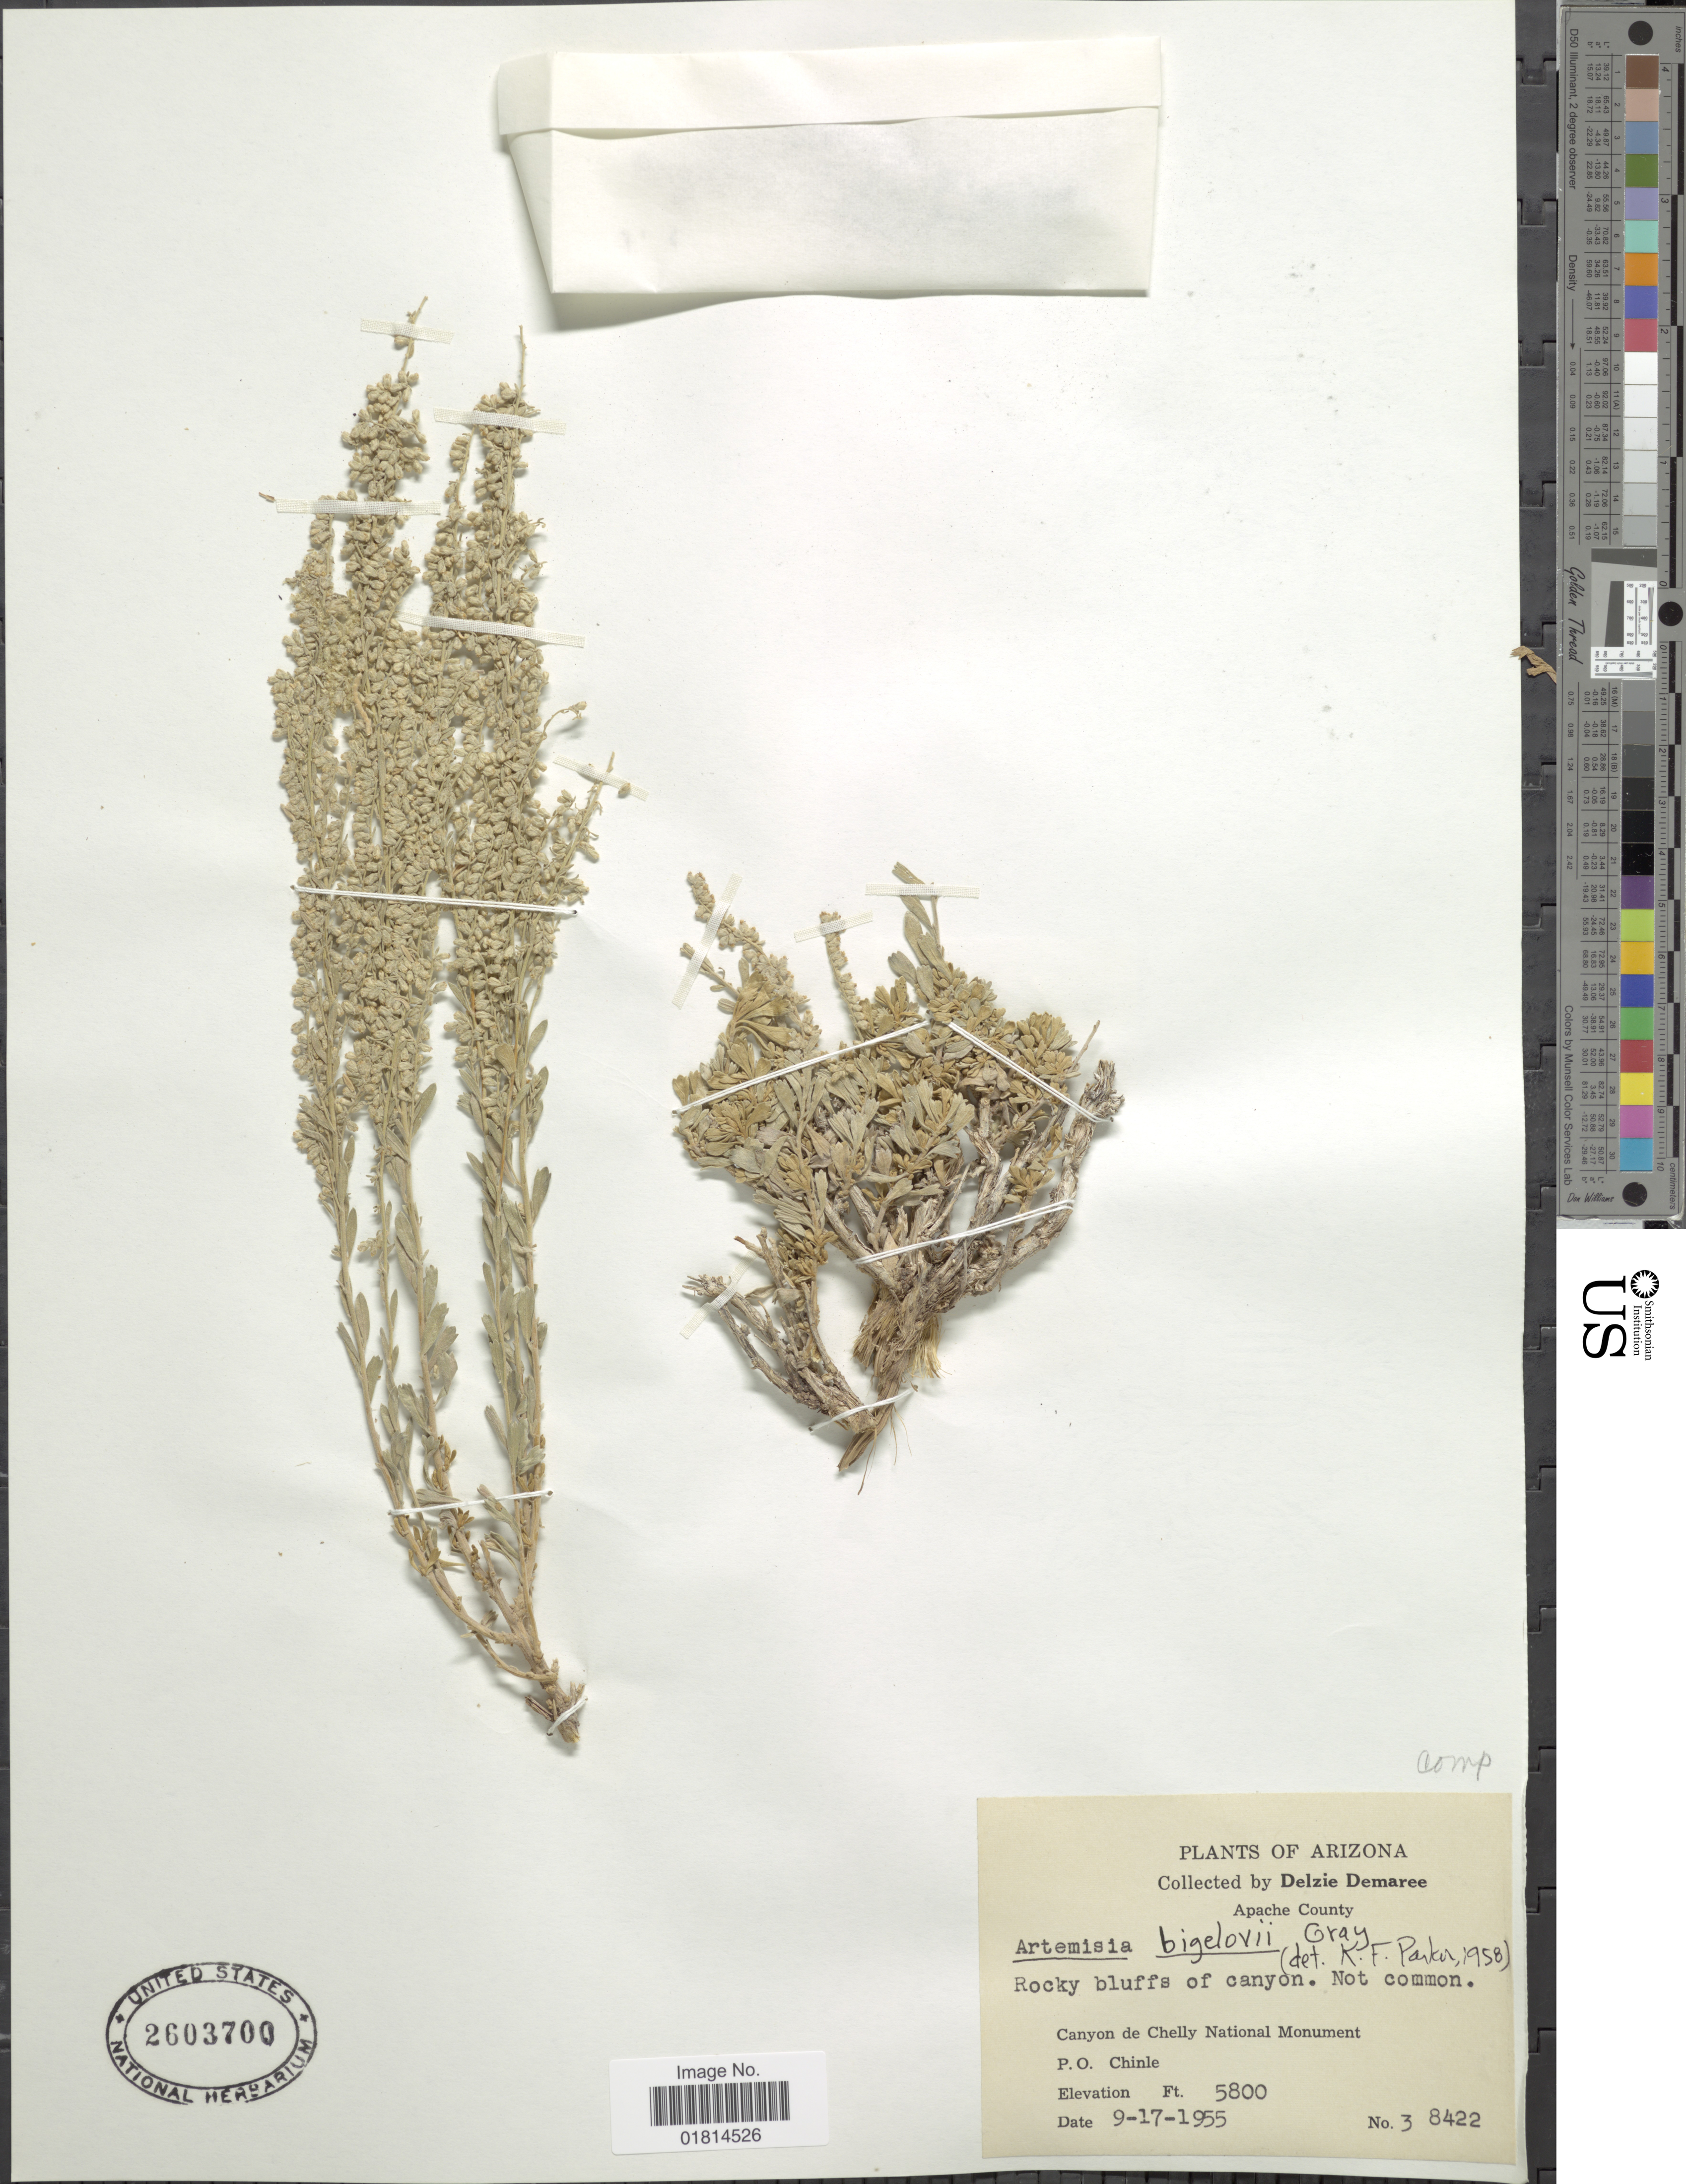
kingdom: Plantae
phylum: Tracheophyta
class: Magnoliopsida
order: Asterales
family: Asteraceae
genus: Artemisia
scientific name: Artemisia bigelovii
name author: A. Gray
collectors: D. Demaree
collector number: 38422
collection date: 1955-09-17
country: United States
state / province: Arizona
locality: Apache County. Canyon de Chelly National Monument. P.O. Chinle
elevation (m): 1768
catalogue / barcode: US 2603700